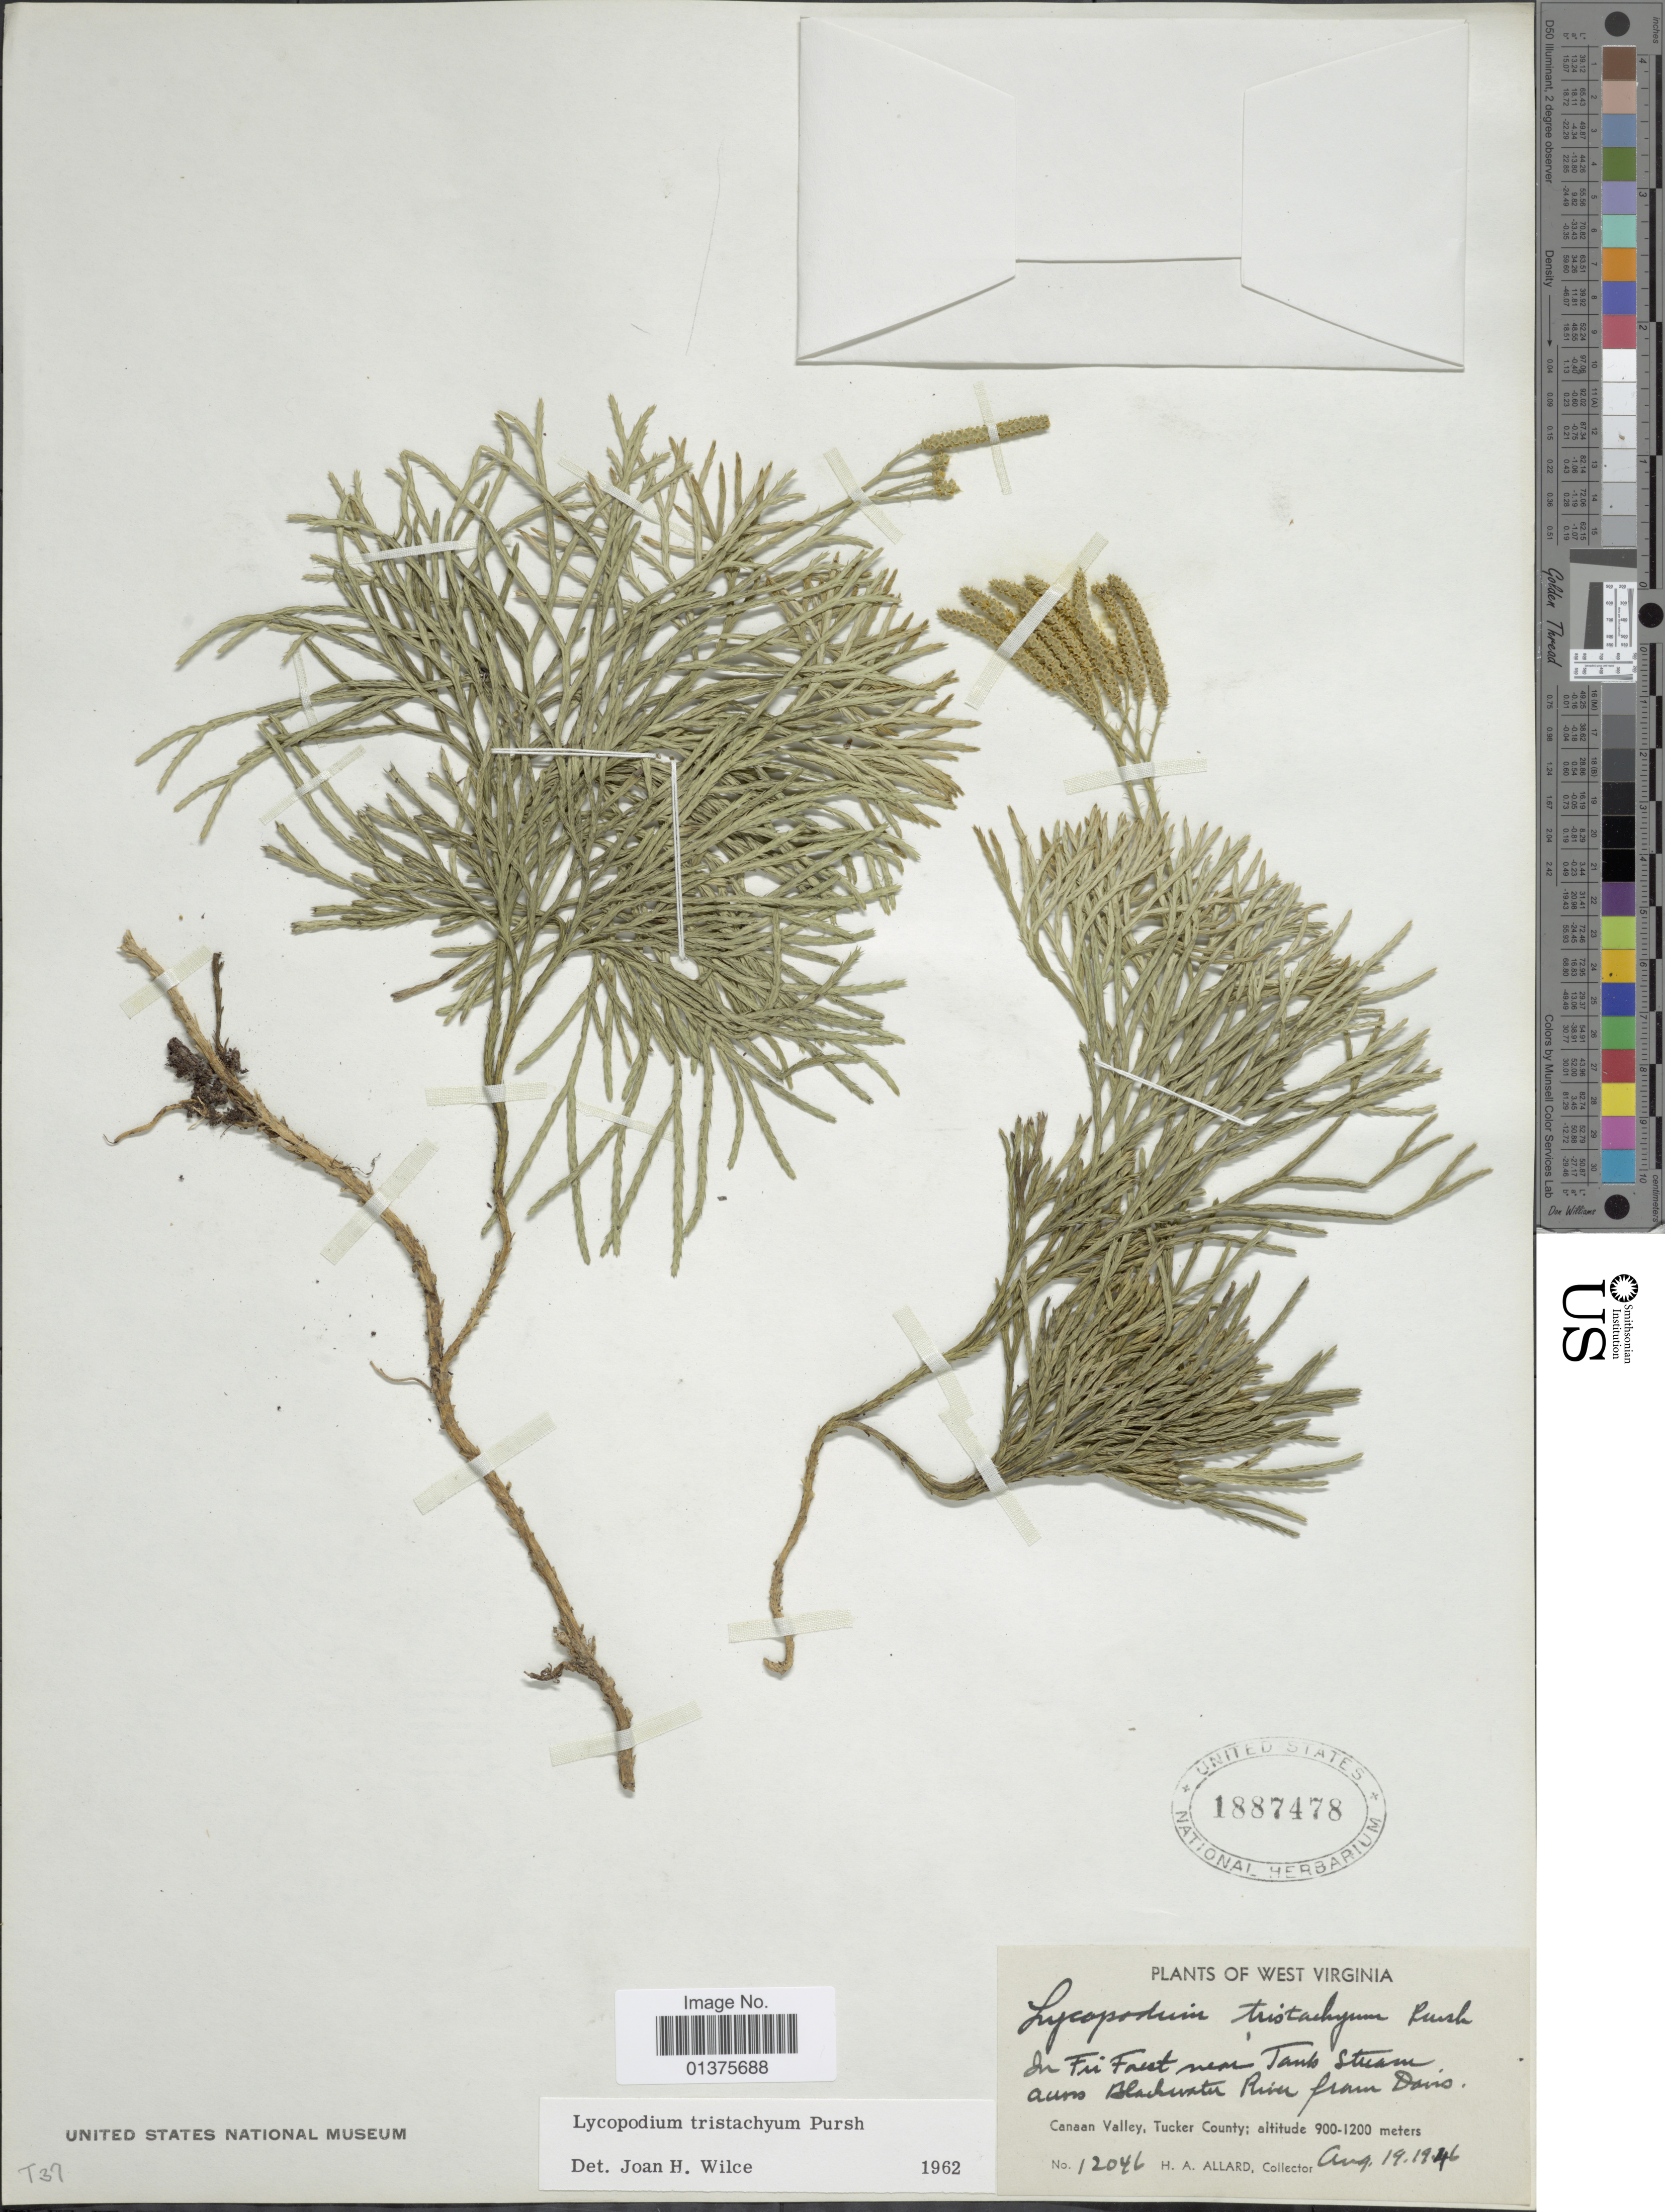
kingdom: Plantae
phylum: Tracheophyta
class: Lycopodiopsida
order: Lycopodiales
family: Lycopodiaceae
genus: Diphasiastrum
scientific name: Diphasiastrum tristachyum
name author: (Pursh) Holub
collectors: H. A. Allard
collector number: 12046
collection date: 1946-08-19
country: United States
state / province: West Virginia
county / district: Tucker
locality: In Fir Forest near Tank stream across Blackwater River farm Davis, Canaan Valley, Tucker County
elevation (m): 900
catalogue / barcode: US 1887478